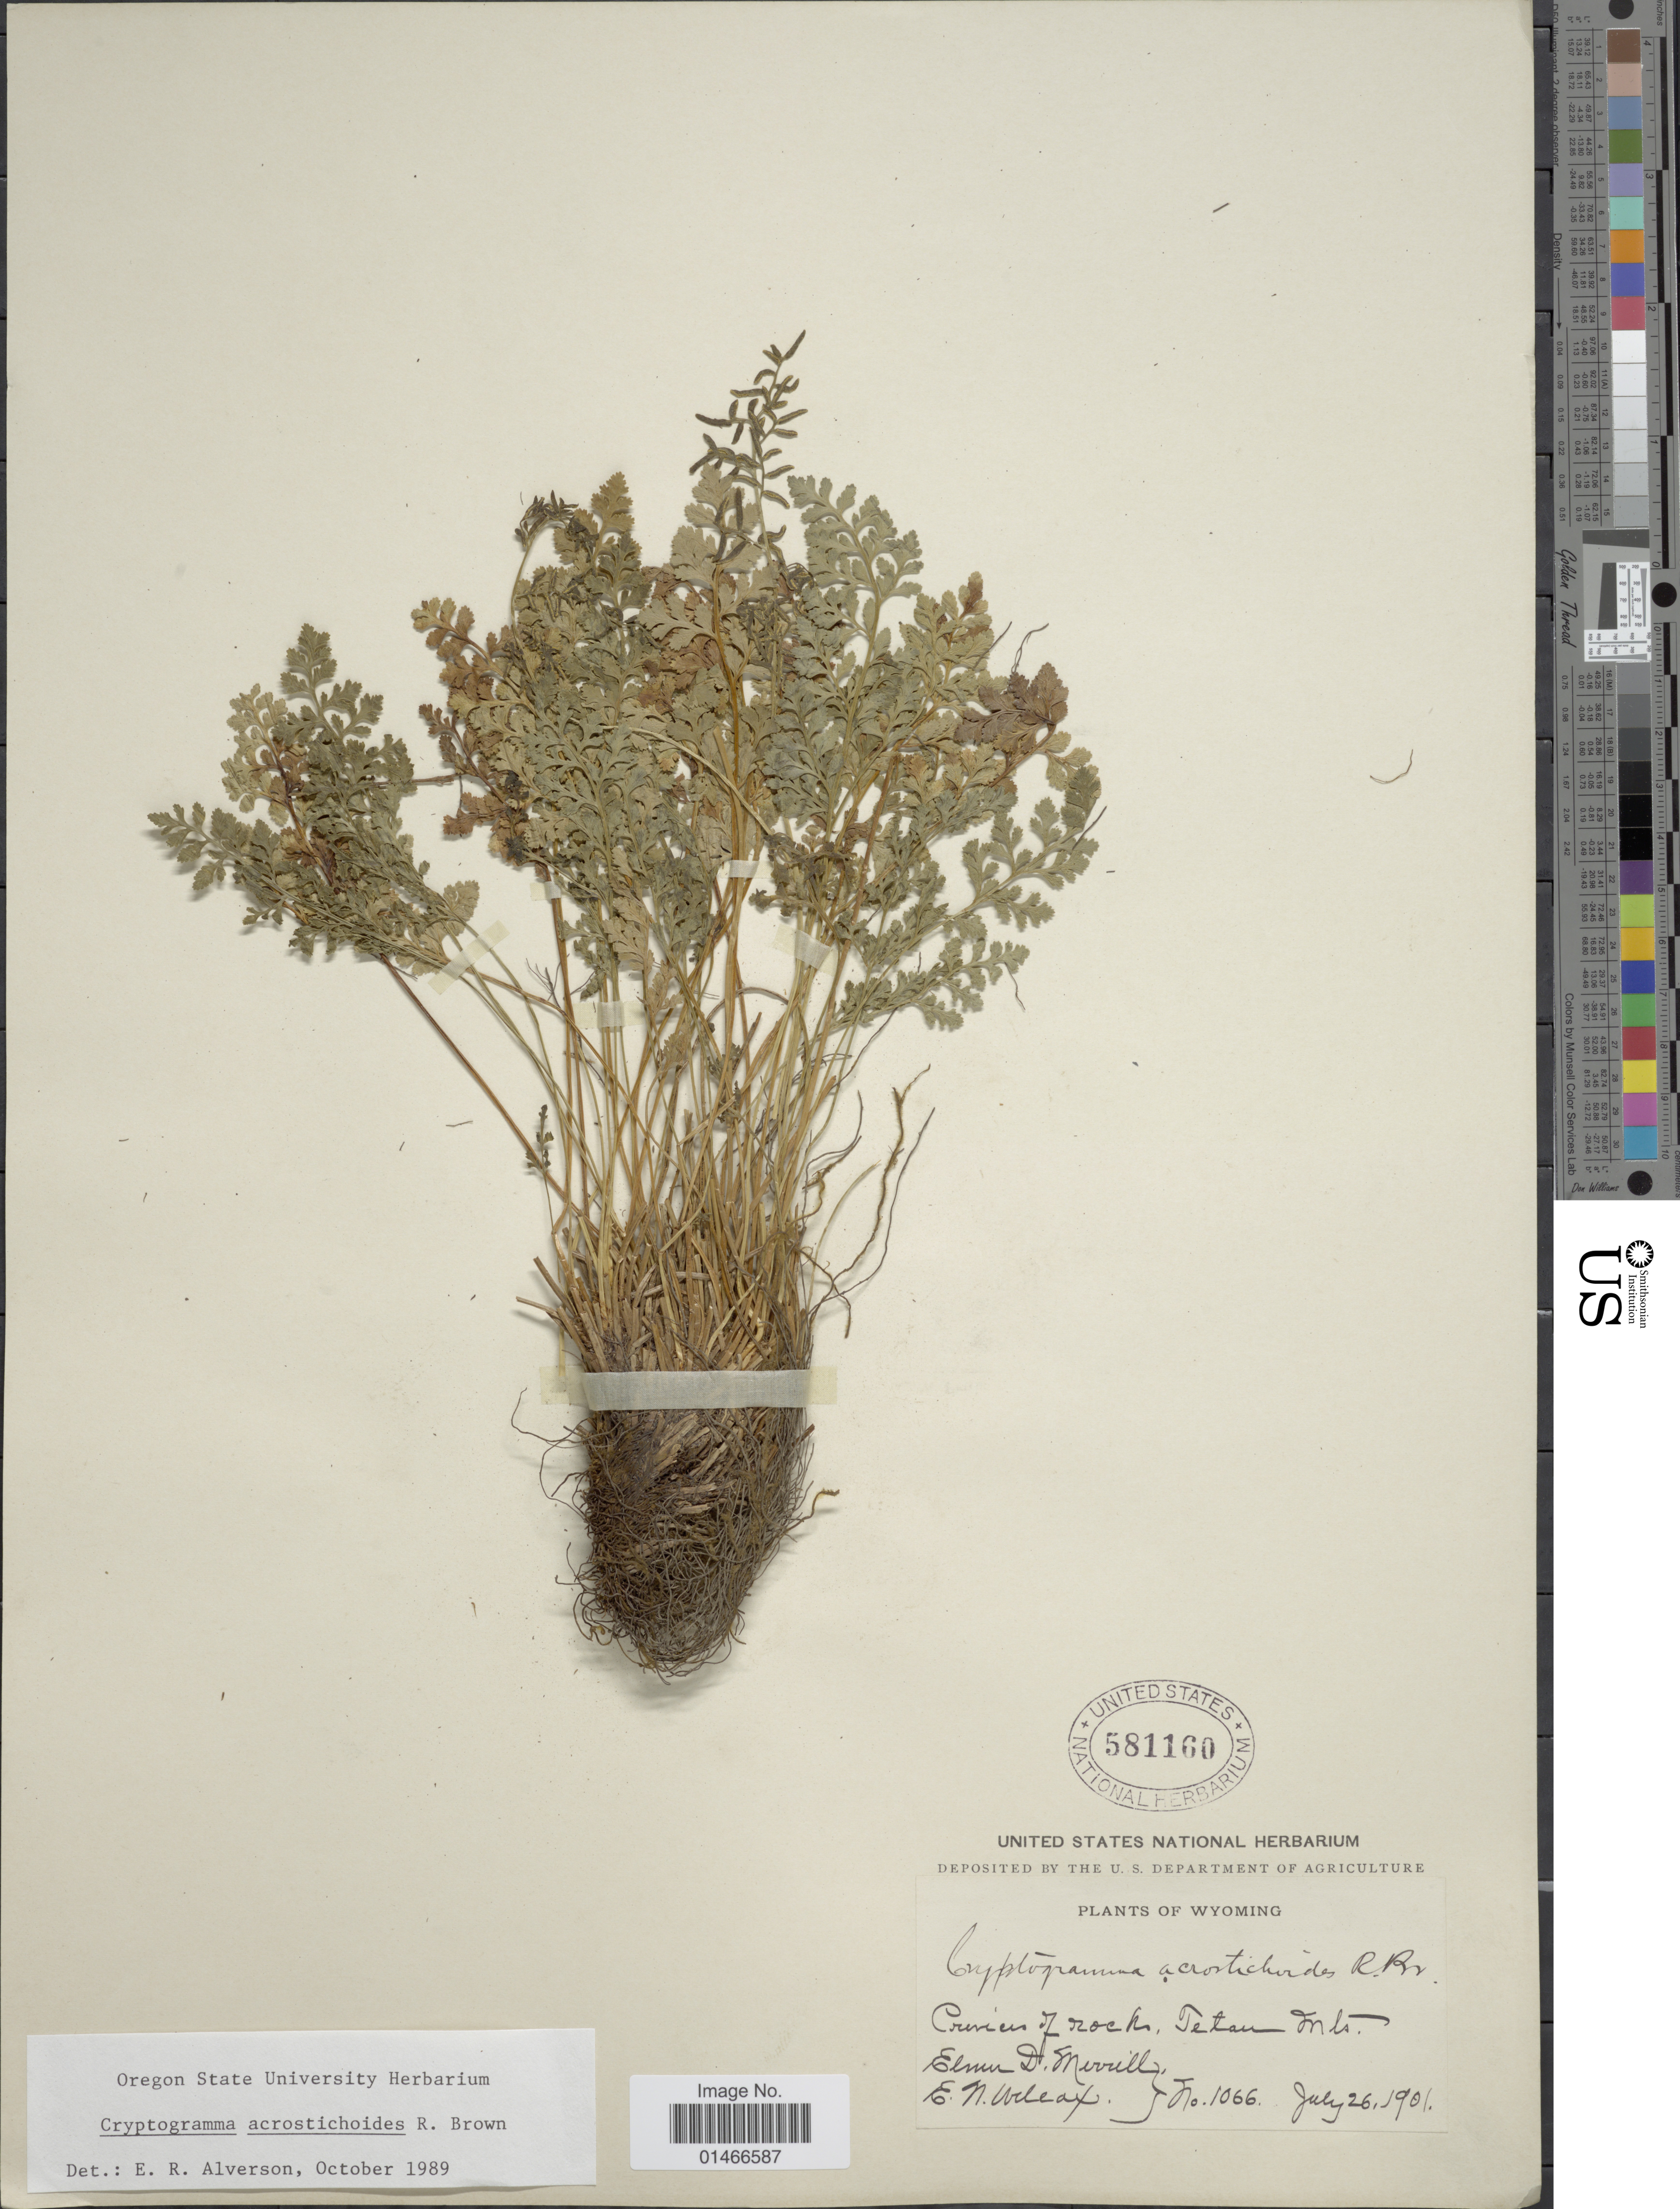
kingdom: Plantae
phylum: Tracheophyta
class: Polypodiopsida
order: Polypodiales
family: Pteridaceae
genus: Cryptogramma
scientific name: Cryptogramma acrostichoides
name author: R. Br.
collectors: E. D. Merrill & E. Wilcox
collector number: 1066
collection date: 1901-07-26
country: United States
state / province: Wyoming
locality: Previse of rocks, Teton Mts.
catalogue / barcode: US 581160